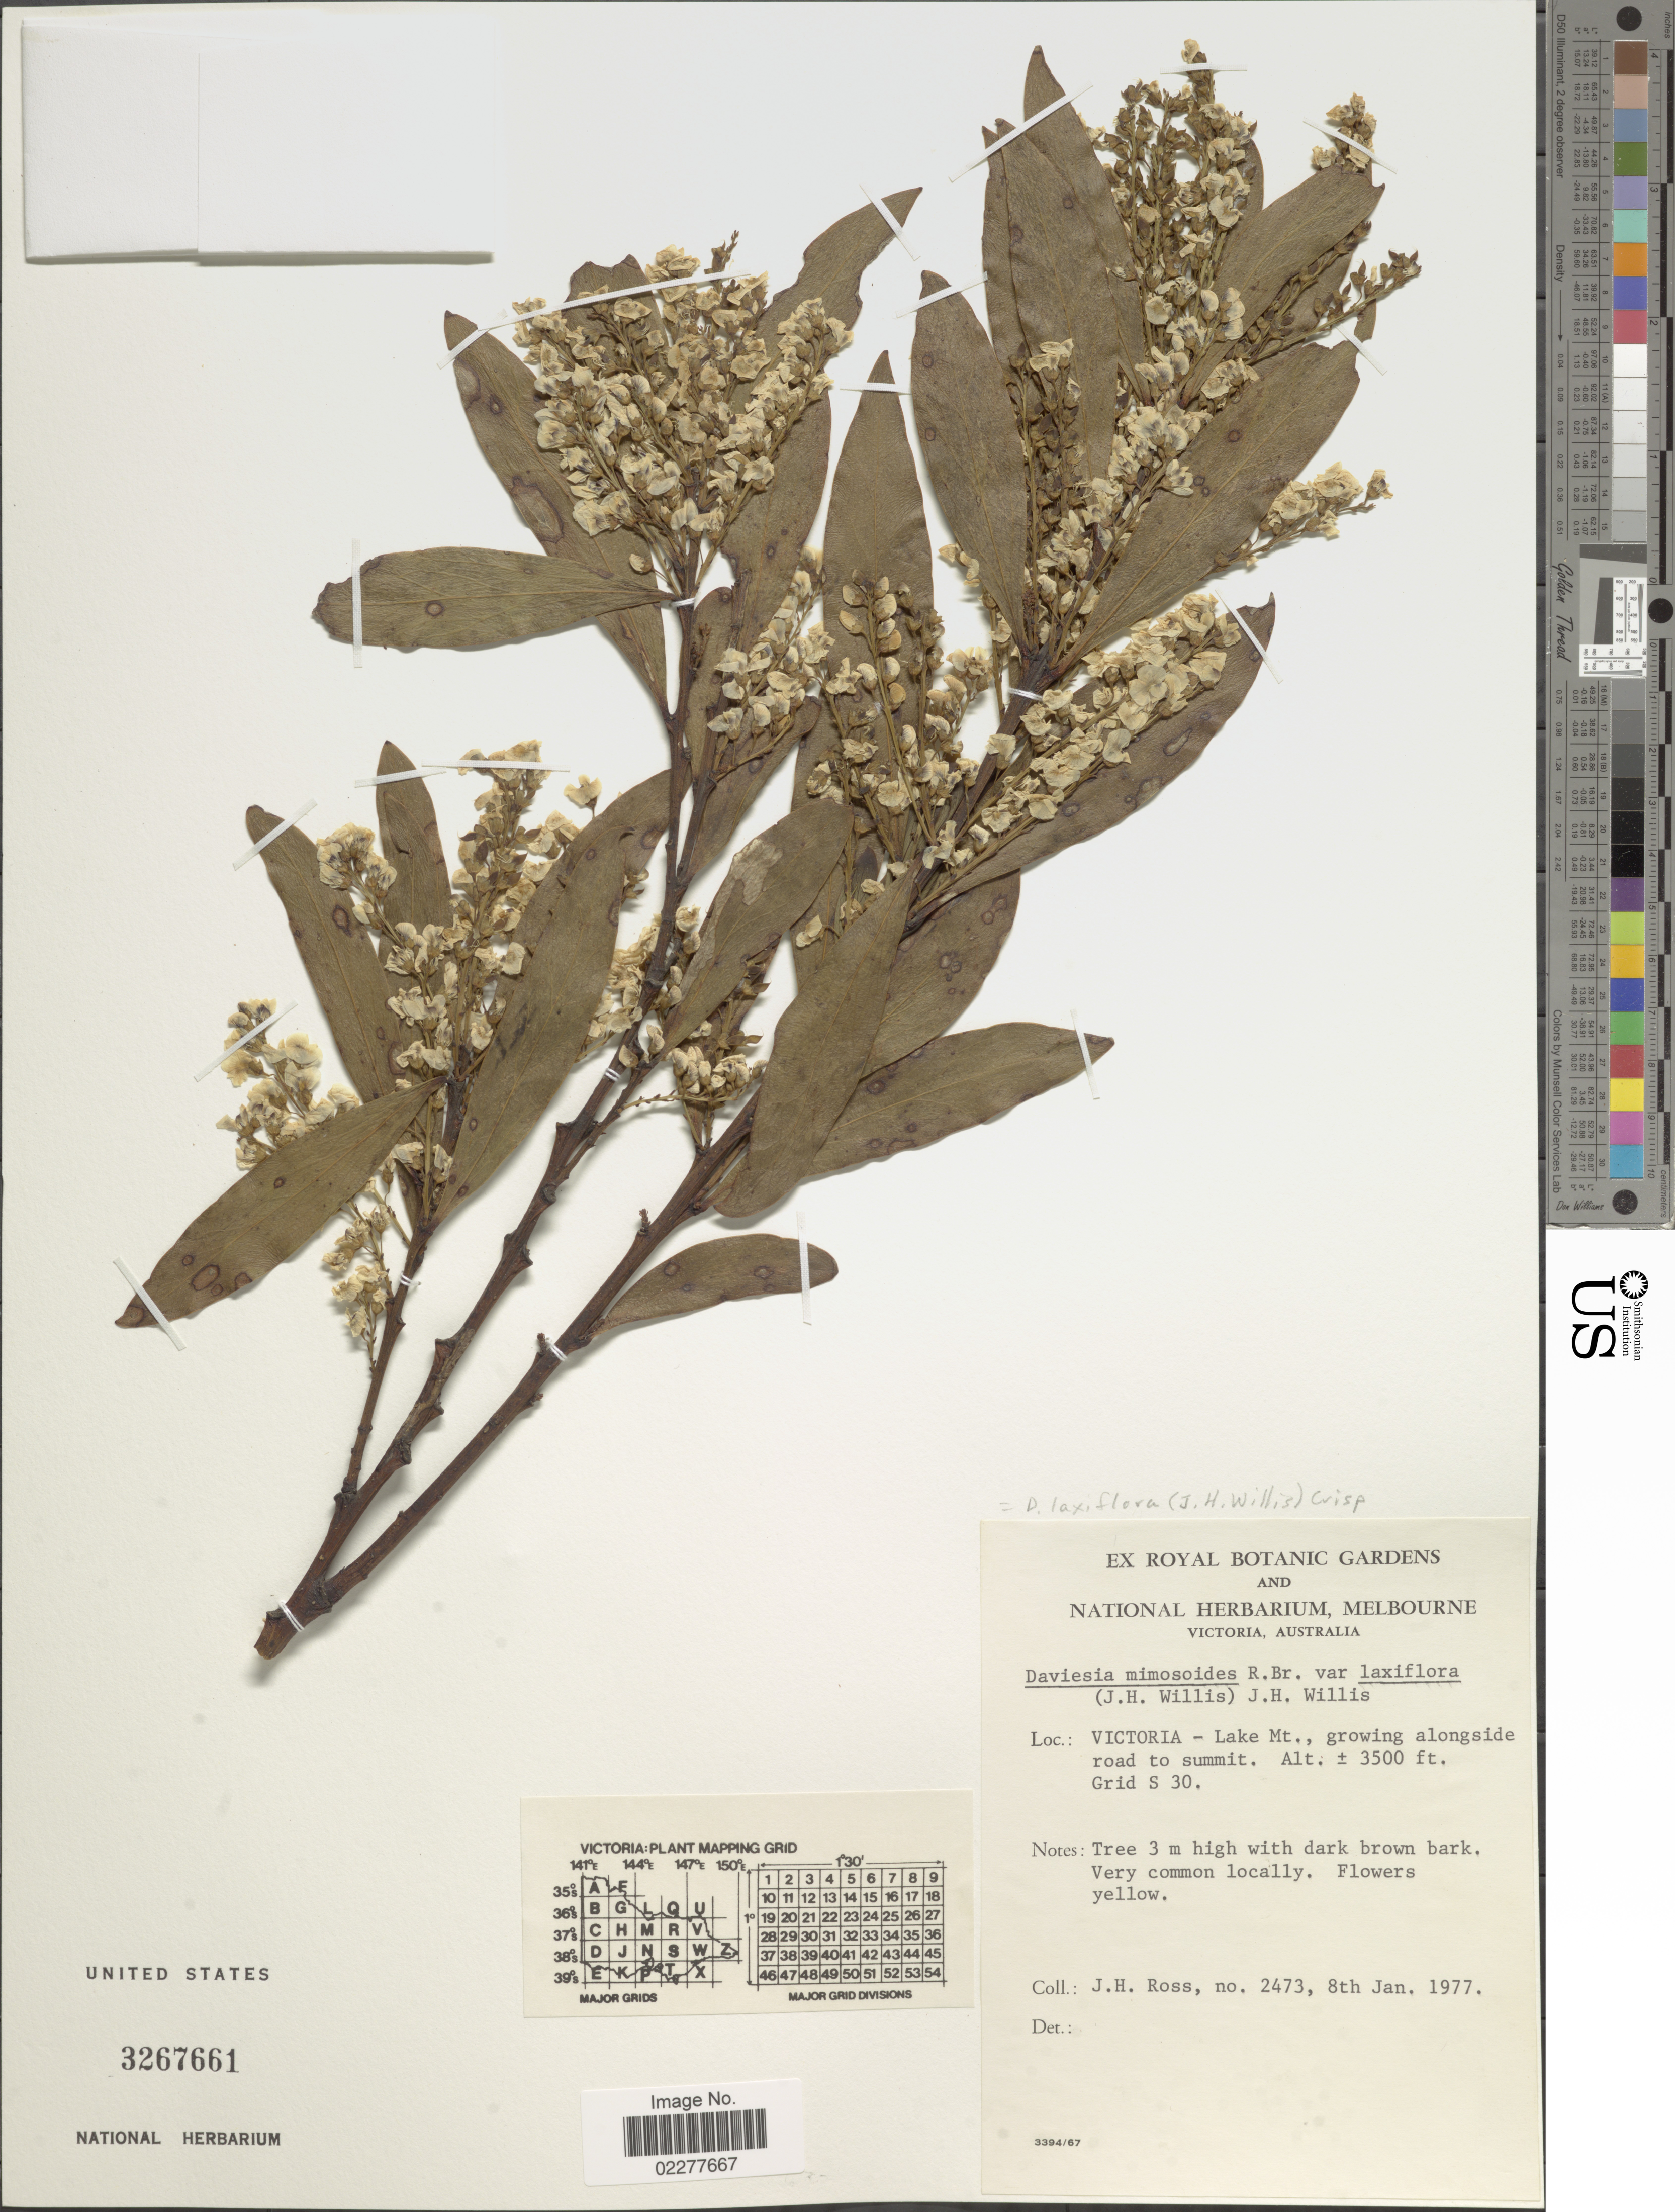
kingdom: Plantae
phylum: Tracheophyta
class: Magnoliopsida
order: Fabales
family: Fabaceae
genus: Daviesia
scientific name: Daviesia laxiflora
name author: (J.H. Willis) Crisp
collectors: J. Ross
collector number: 2473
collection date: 1977-01-08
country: Australia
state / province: Victoria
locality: Victoria - Lake Mt. ,. growing alongside road to summit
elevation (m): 1067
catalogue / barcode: US 3267661